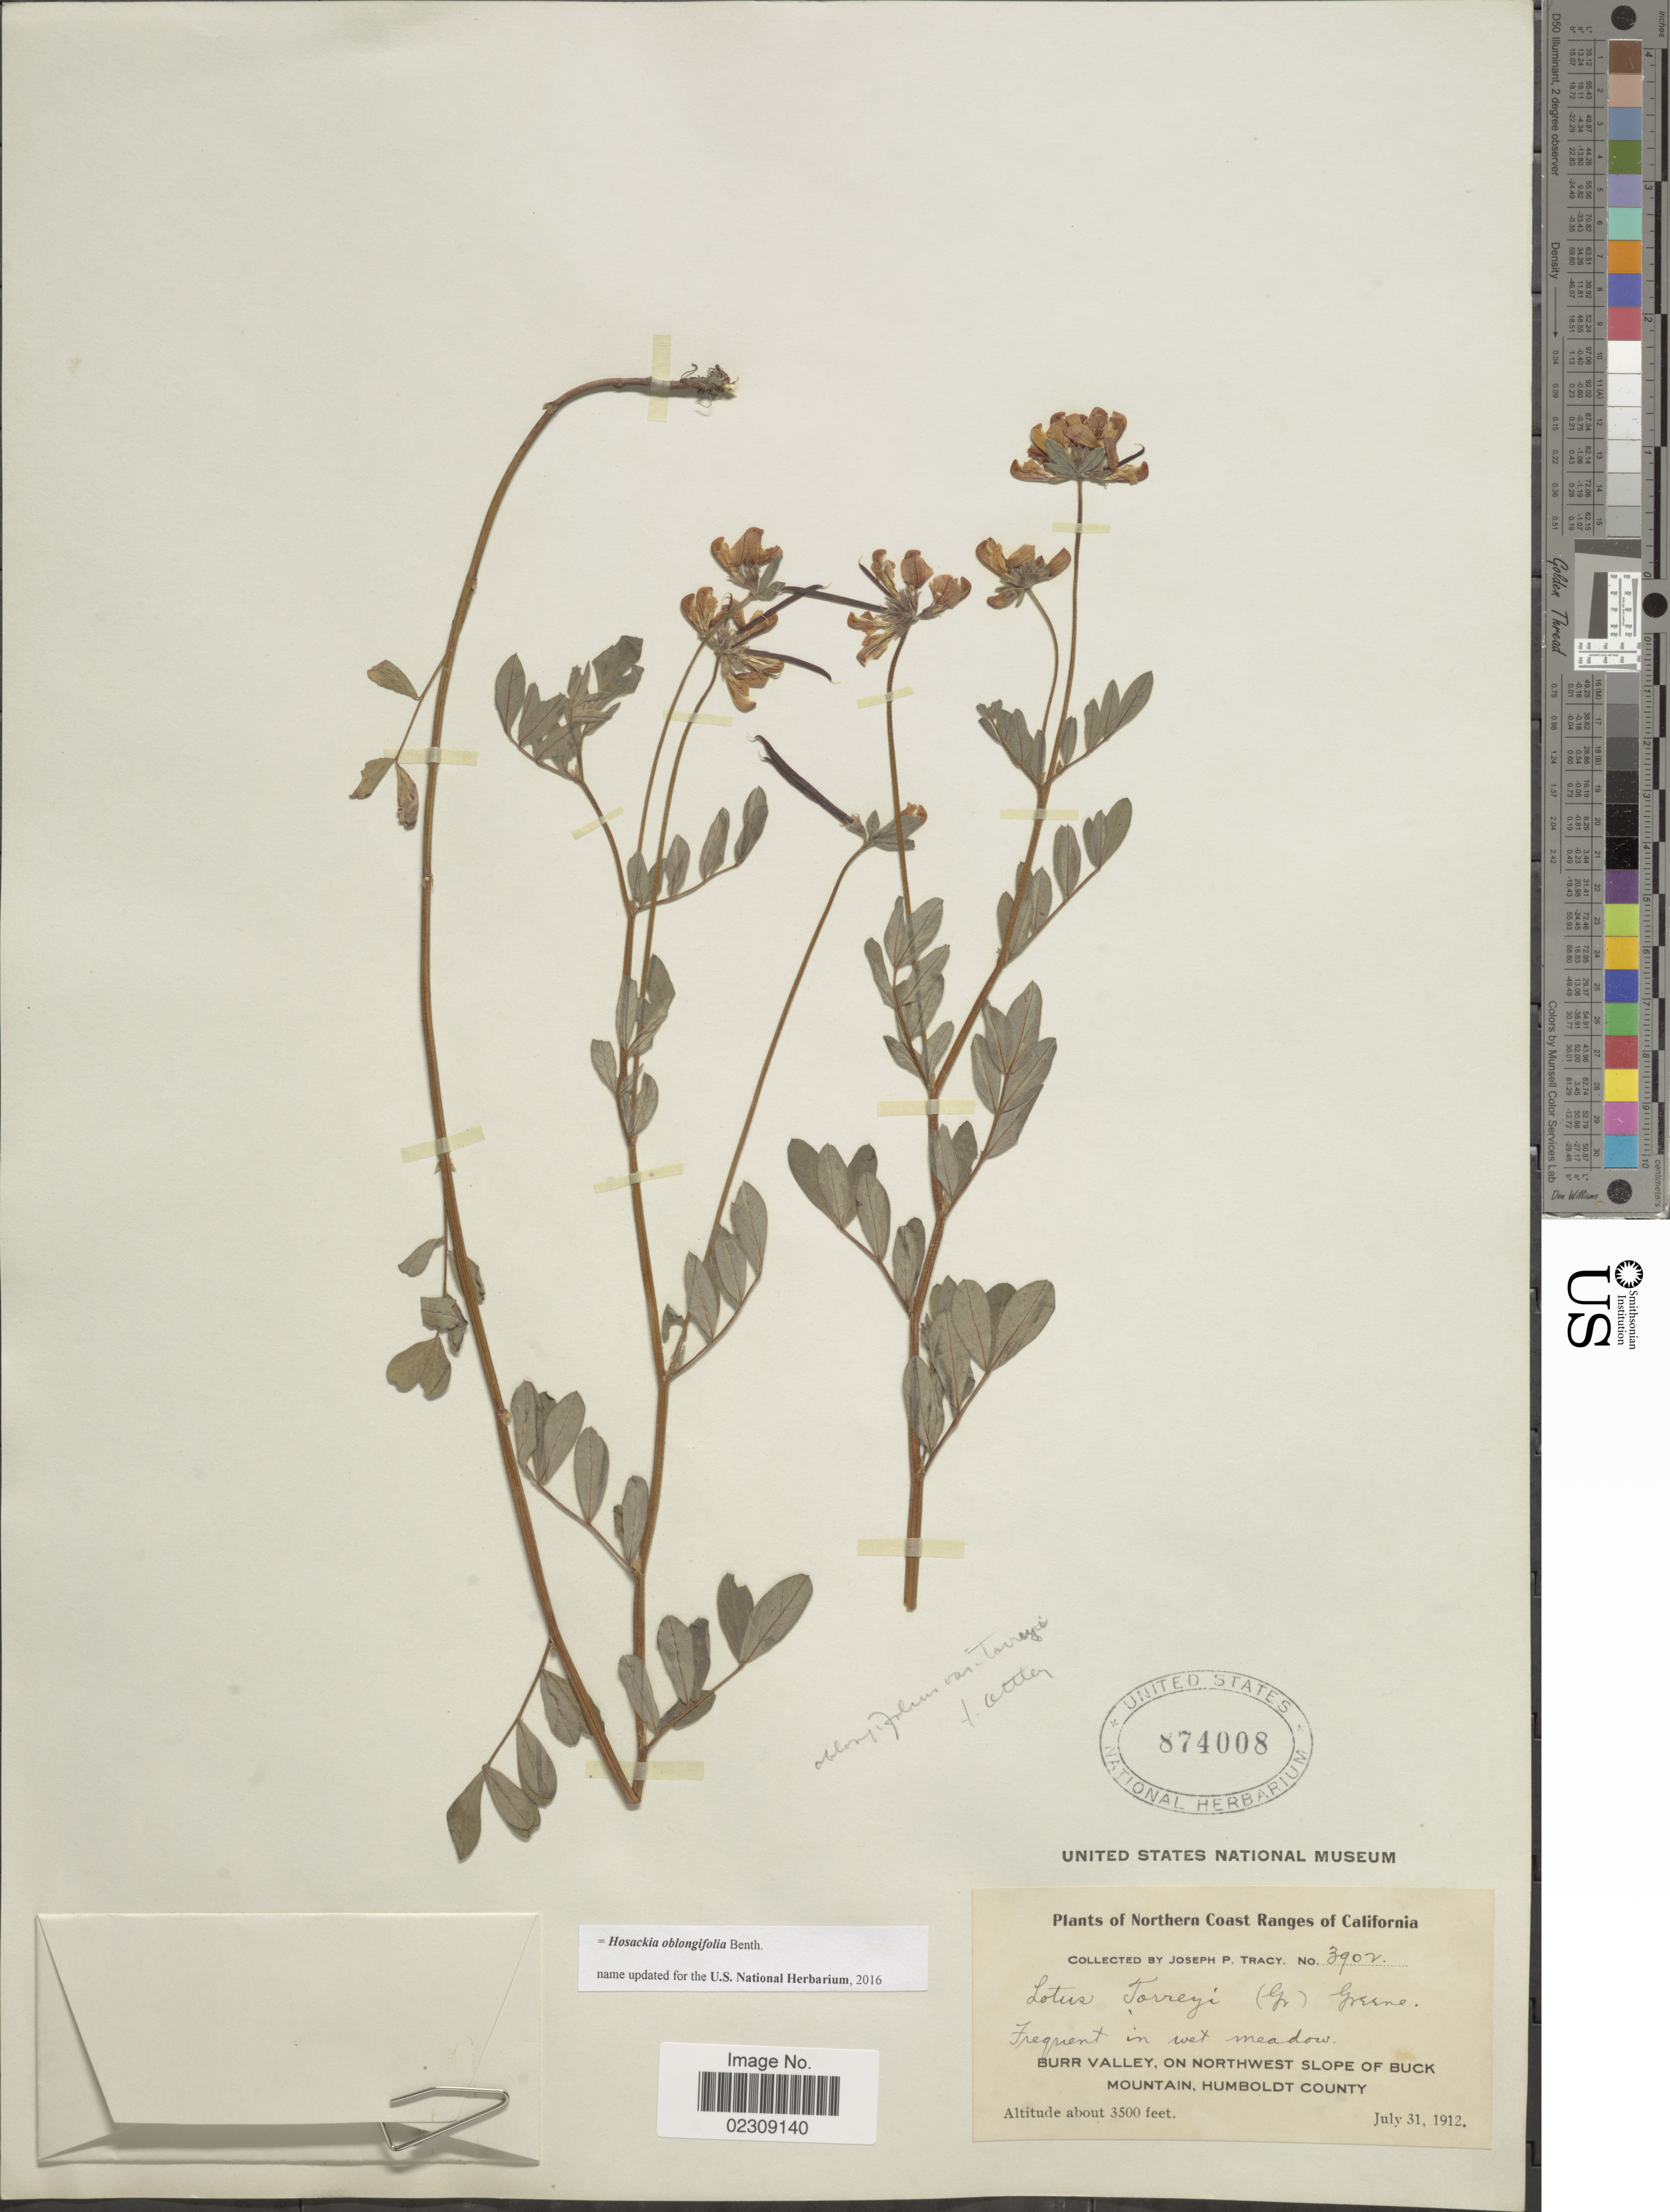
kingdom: Plantae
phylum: Tracheophyta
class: Magnoliopsida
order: Fabales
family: Fabaceae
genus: Hosackia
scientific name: Hosackia oblongifolia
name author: Benth.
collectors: J. Tracy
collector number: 3902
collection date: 1912-07-31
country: United States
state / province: California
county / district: Humboldt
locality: Northern Coast Ranges of California, Frequent in wet meadow, Burr Valley, on Northwest slope of Buck Mountain, Humboldt County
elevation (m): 1067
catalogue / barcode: US 874008